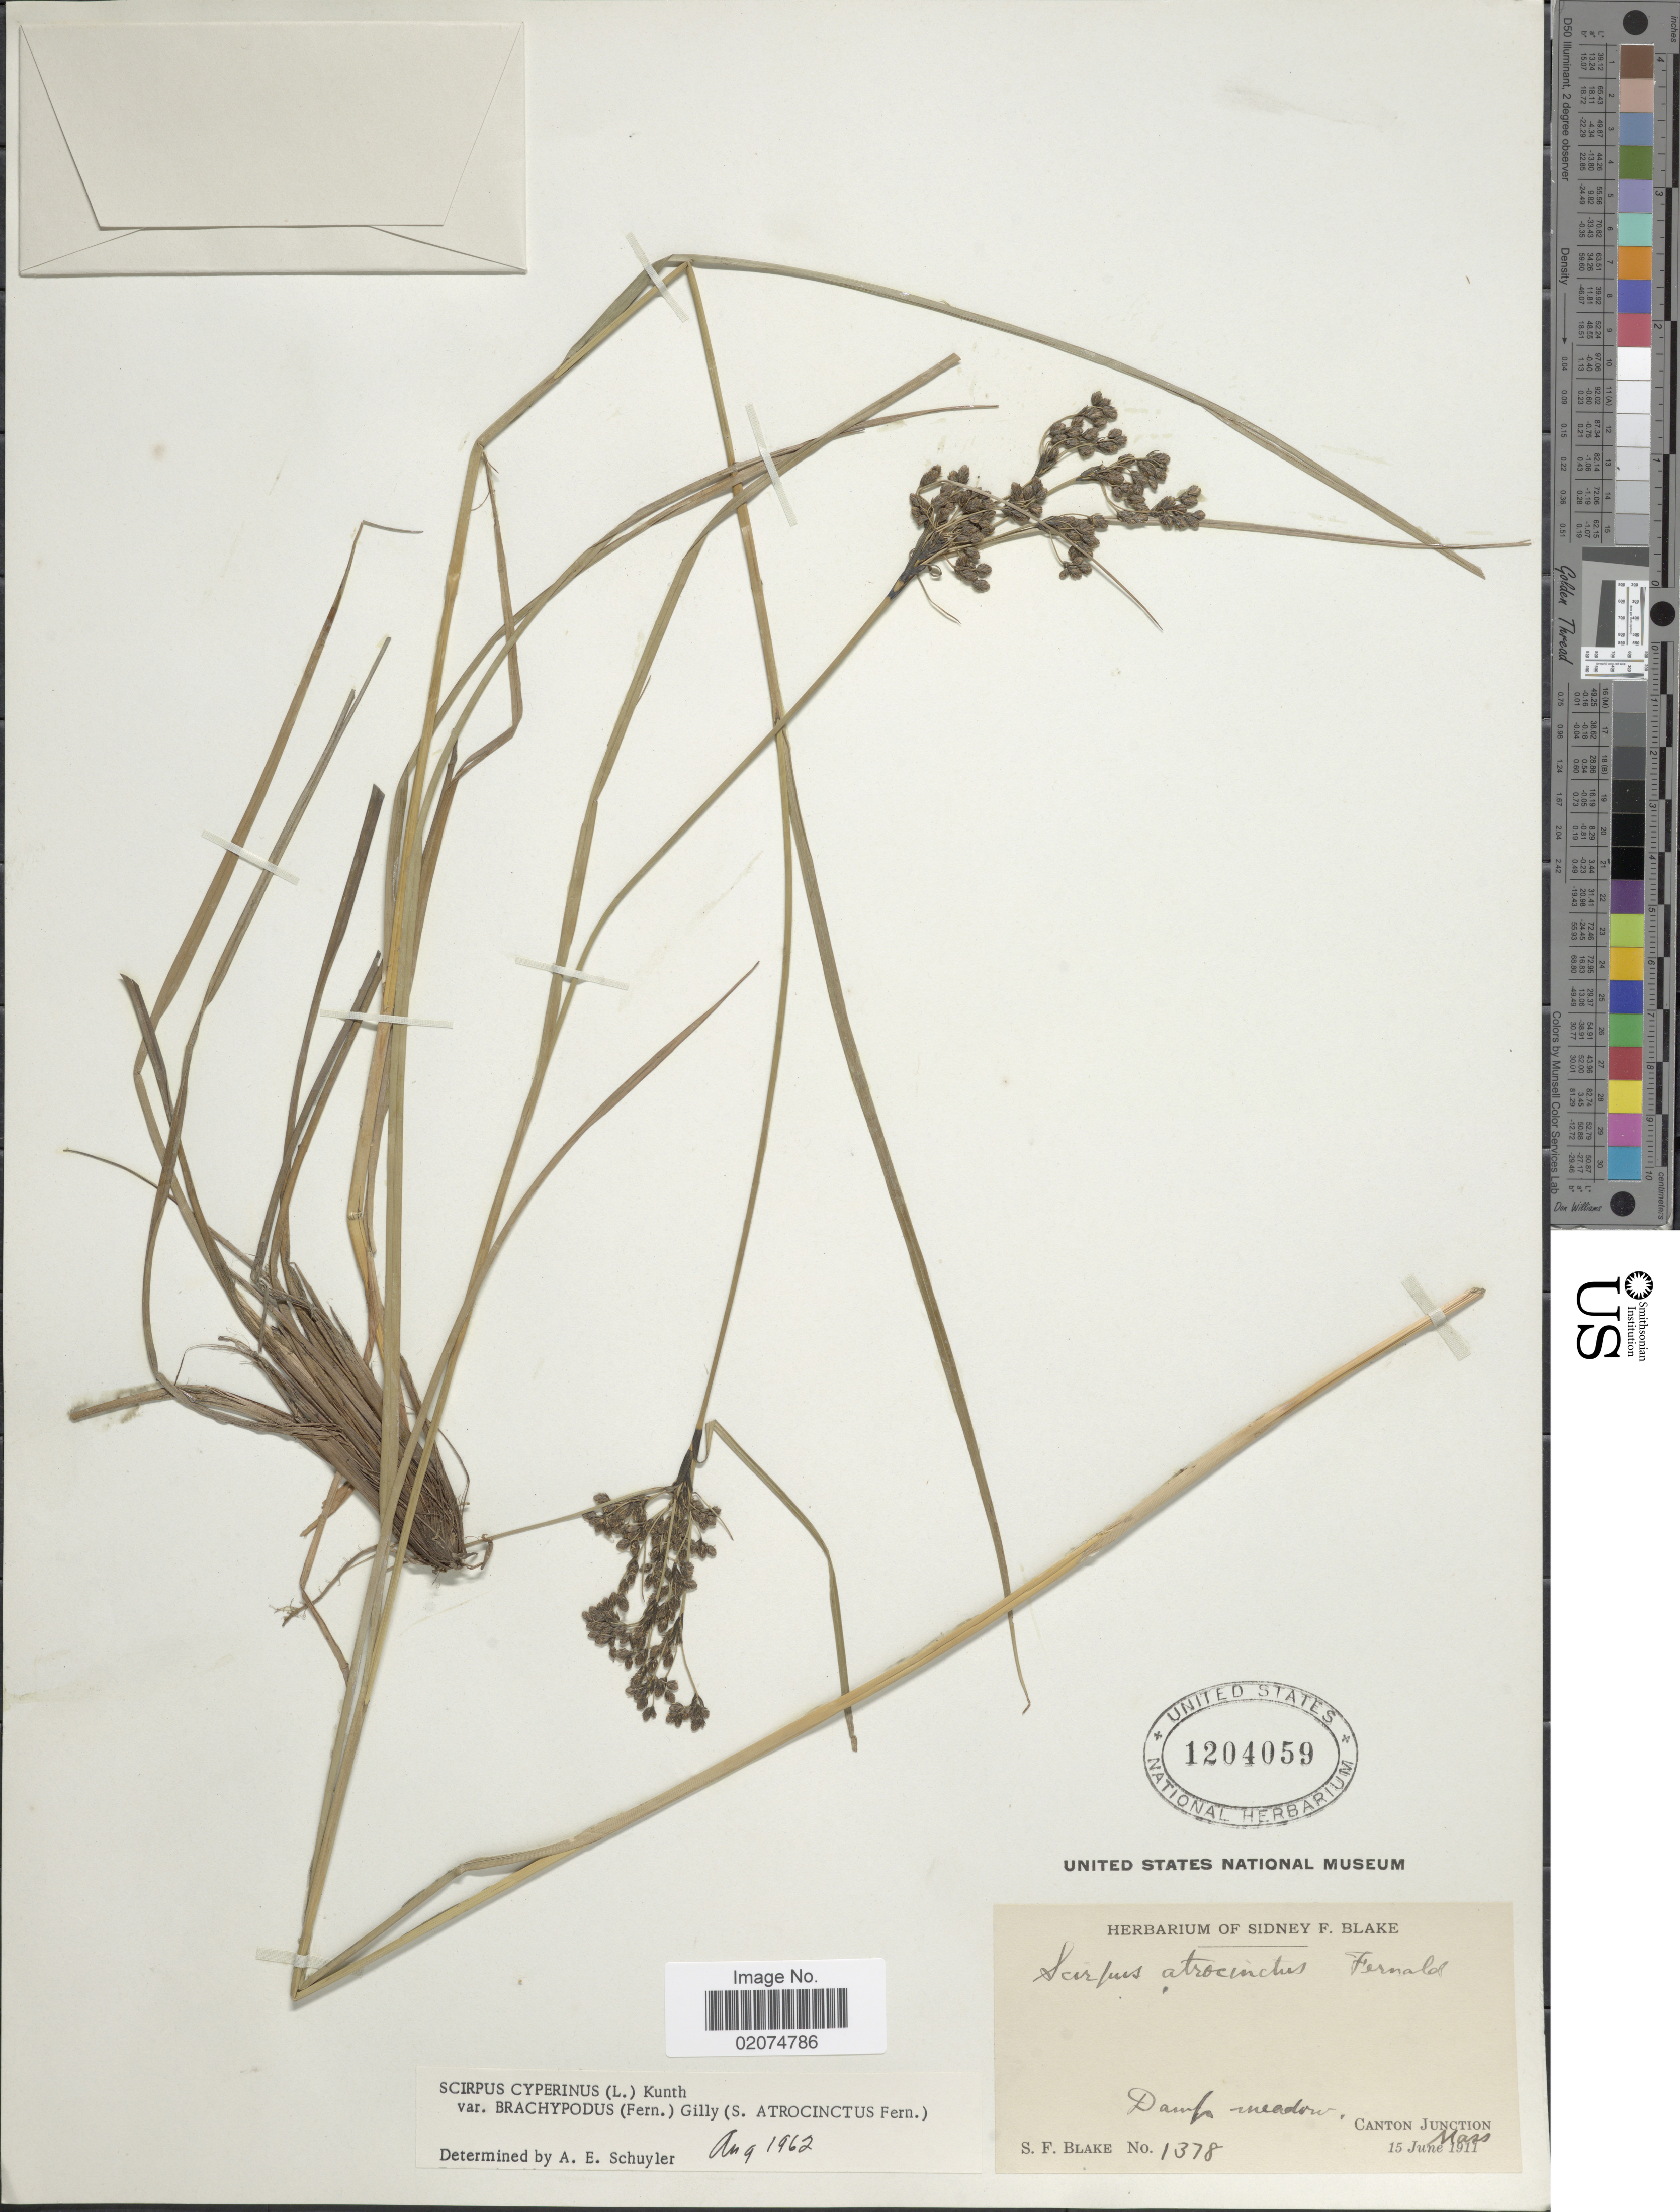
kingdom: Plantae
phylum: Tracheophyta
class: Liliopsida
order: Poales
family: Cyperaceae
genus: Scirpus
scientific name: Scirpus atrocinctus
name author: Fernald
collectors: S. Blake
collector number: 1378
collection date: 1911-06-15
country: United States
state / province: Massachusetts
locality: Canton Junction, Mass.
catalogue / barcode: US 1204059